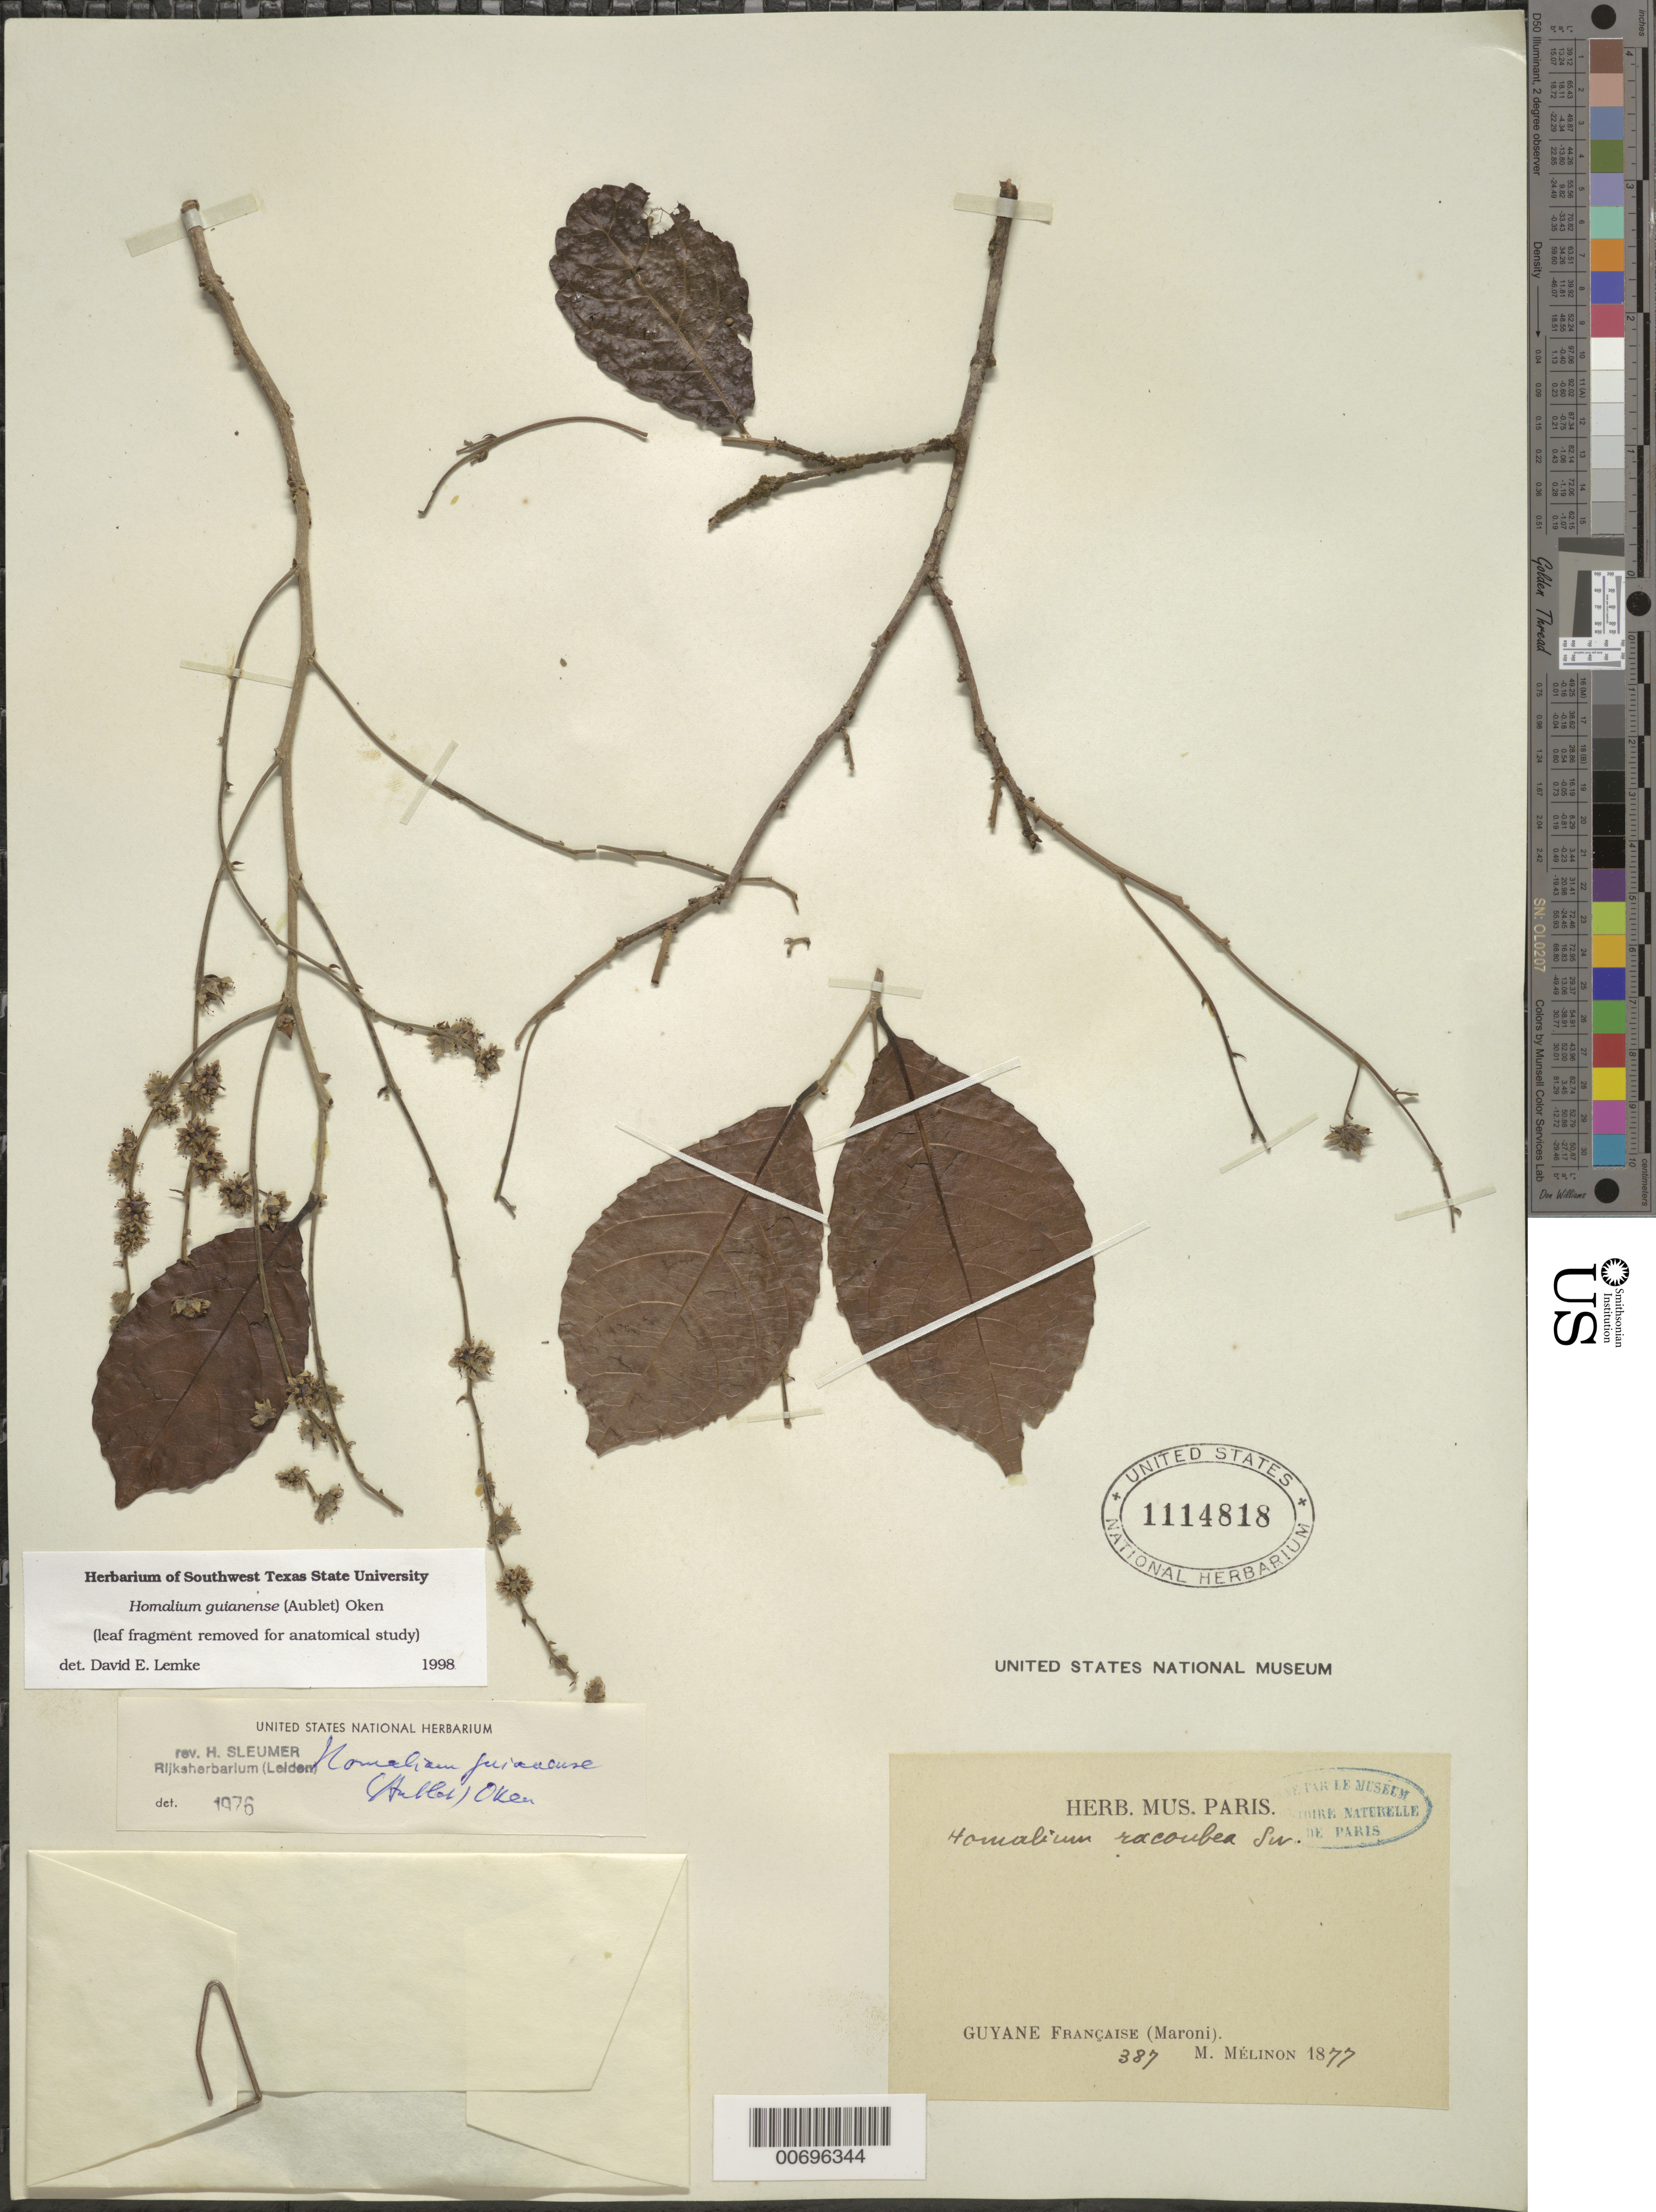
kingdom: Plantae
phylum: Tracheophyta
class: Magnoliopsida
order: Malpighiales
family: Salicaceae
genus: Homalium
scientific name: Homalium guianense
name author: (Aubl.) Oken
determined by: Lemke, D. E.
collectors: E. Mélinon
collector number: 387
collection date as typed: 1877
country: French Guiana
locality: Maroni R.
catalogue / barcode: US 1114818